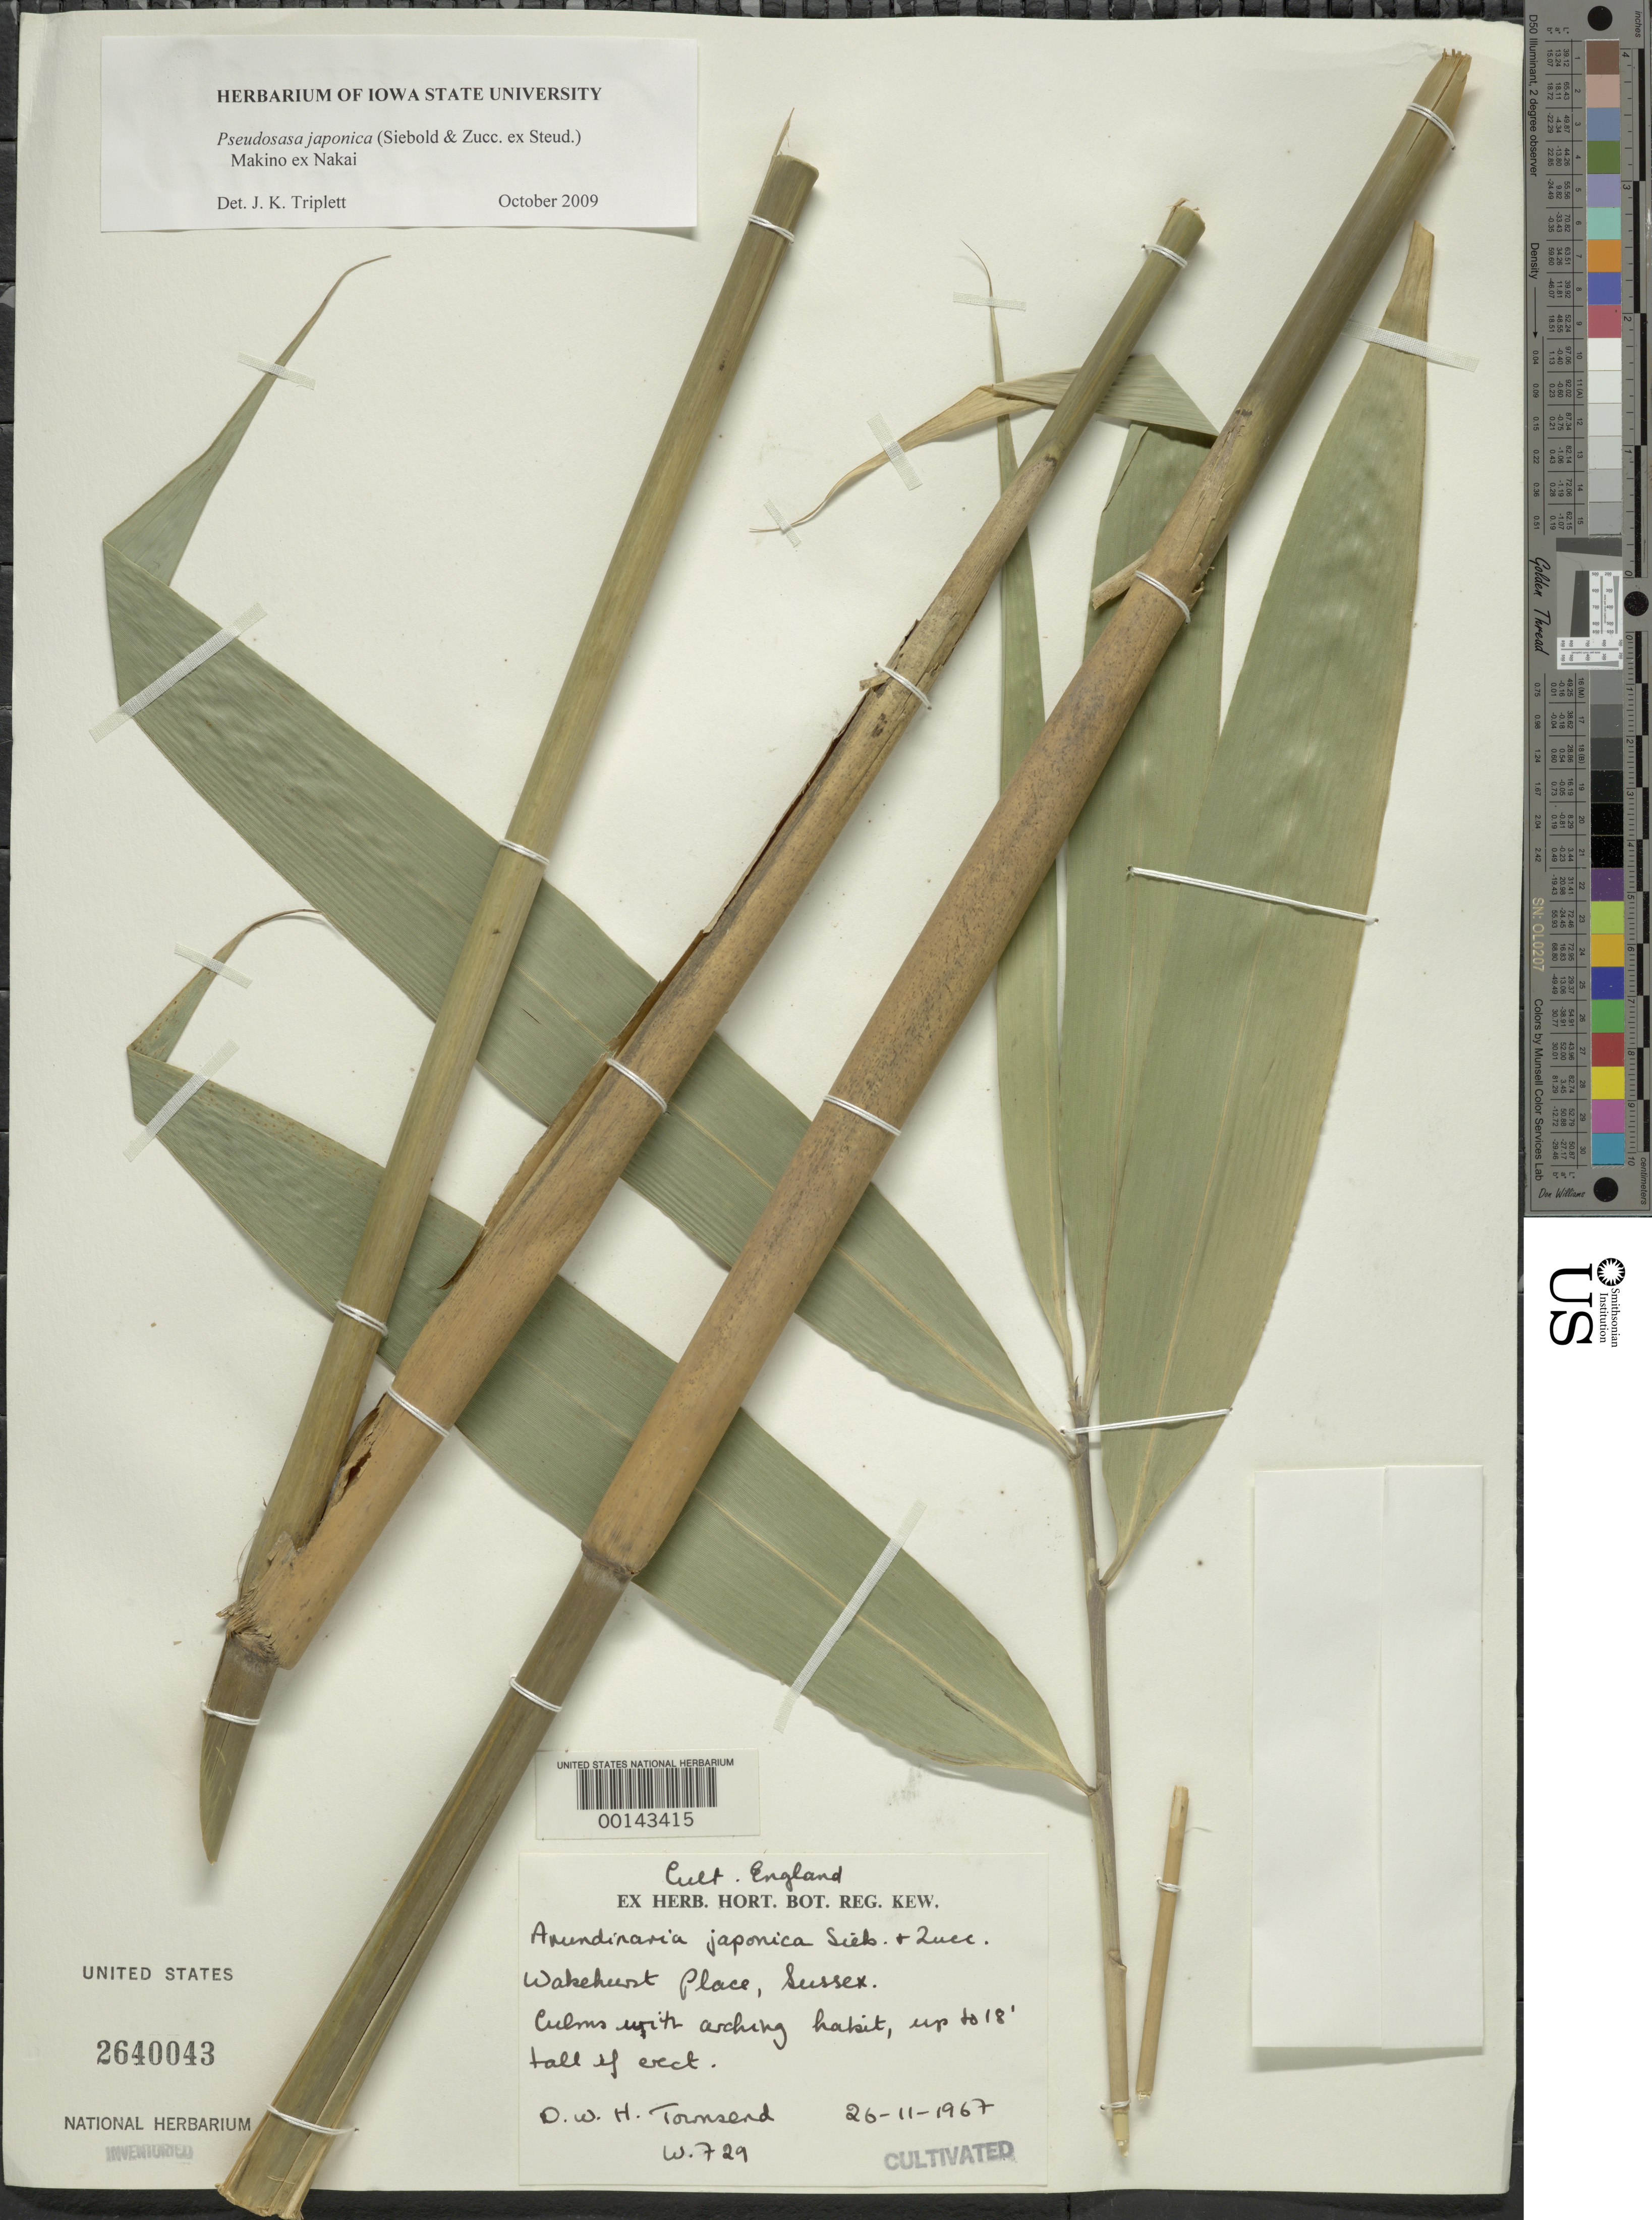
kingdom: Plantae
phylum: Tracheophyta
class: Liliopsida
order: Poales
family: Poaceae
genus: Pseudosasa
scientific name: Pseudosasa japonica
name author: (Siebold & Zucc. ex Steud.) Makino ex Nakai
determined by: Triplett, J. K.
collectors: D. W. H. Townsend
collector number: W 729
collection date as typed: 26 Nov 1967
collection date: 1967-11-26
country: United Kingdom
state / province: England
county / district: East Sussex / West Sussex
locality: Sussex, Wakehurst Place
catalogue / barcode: US 2640043